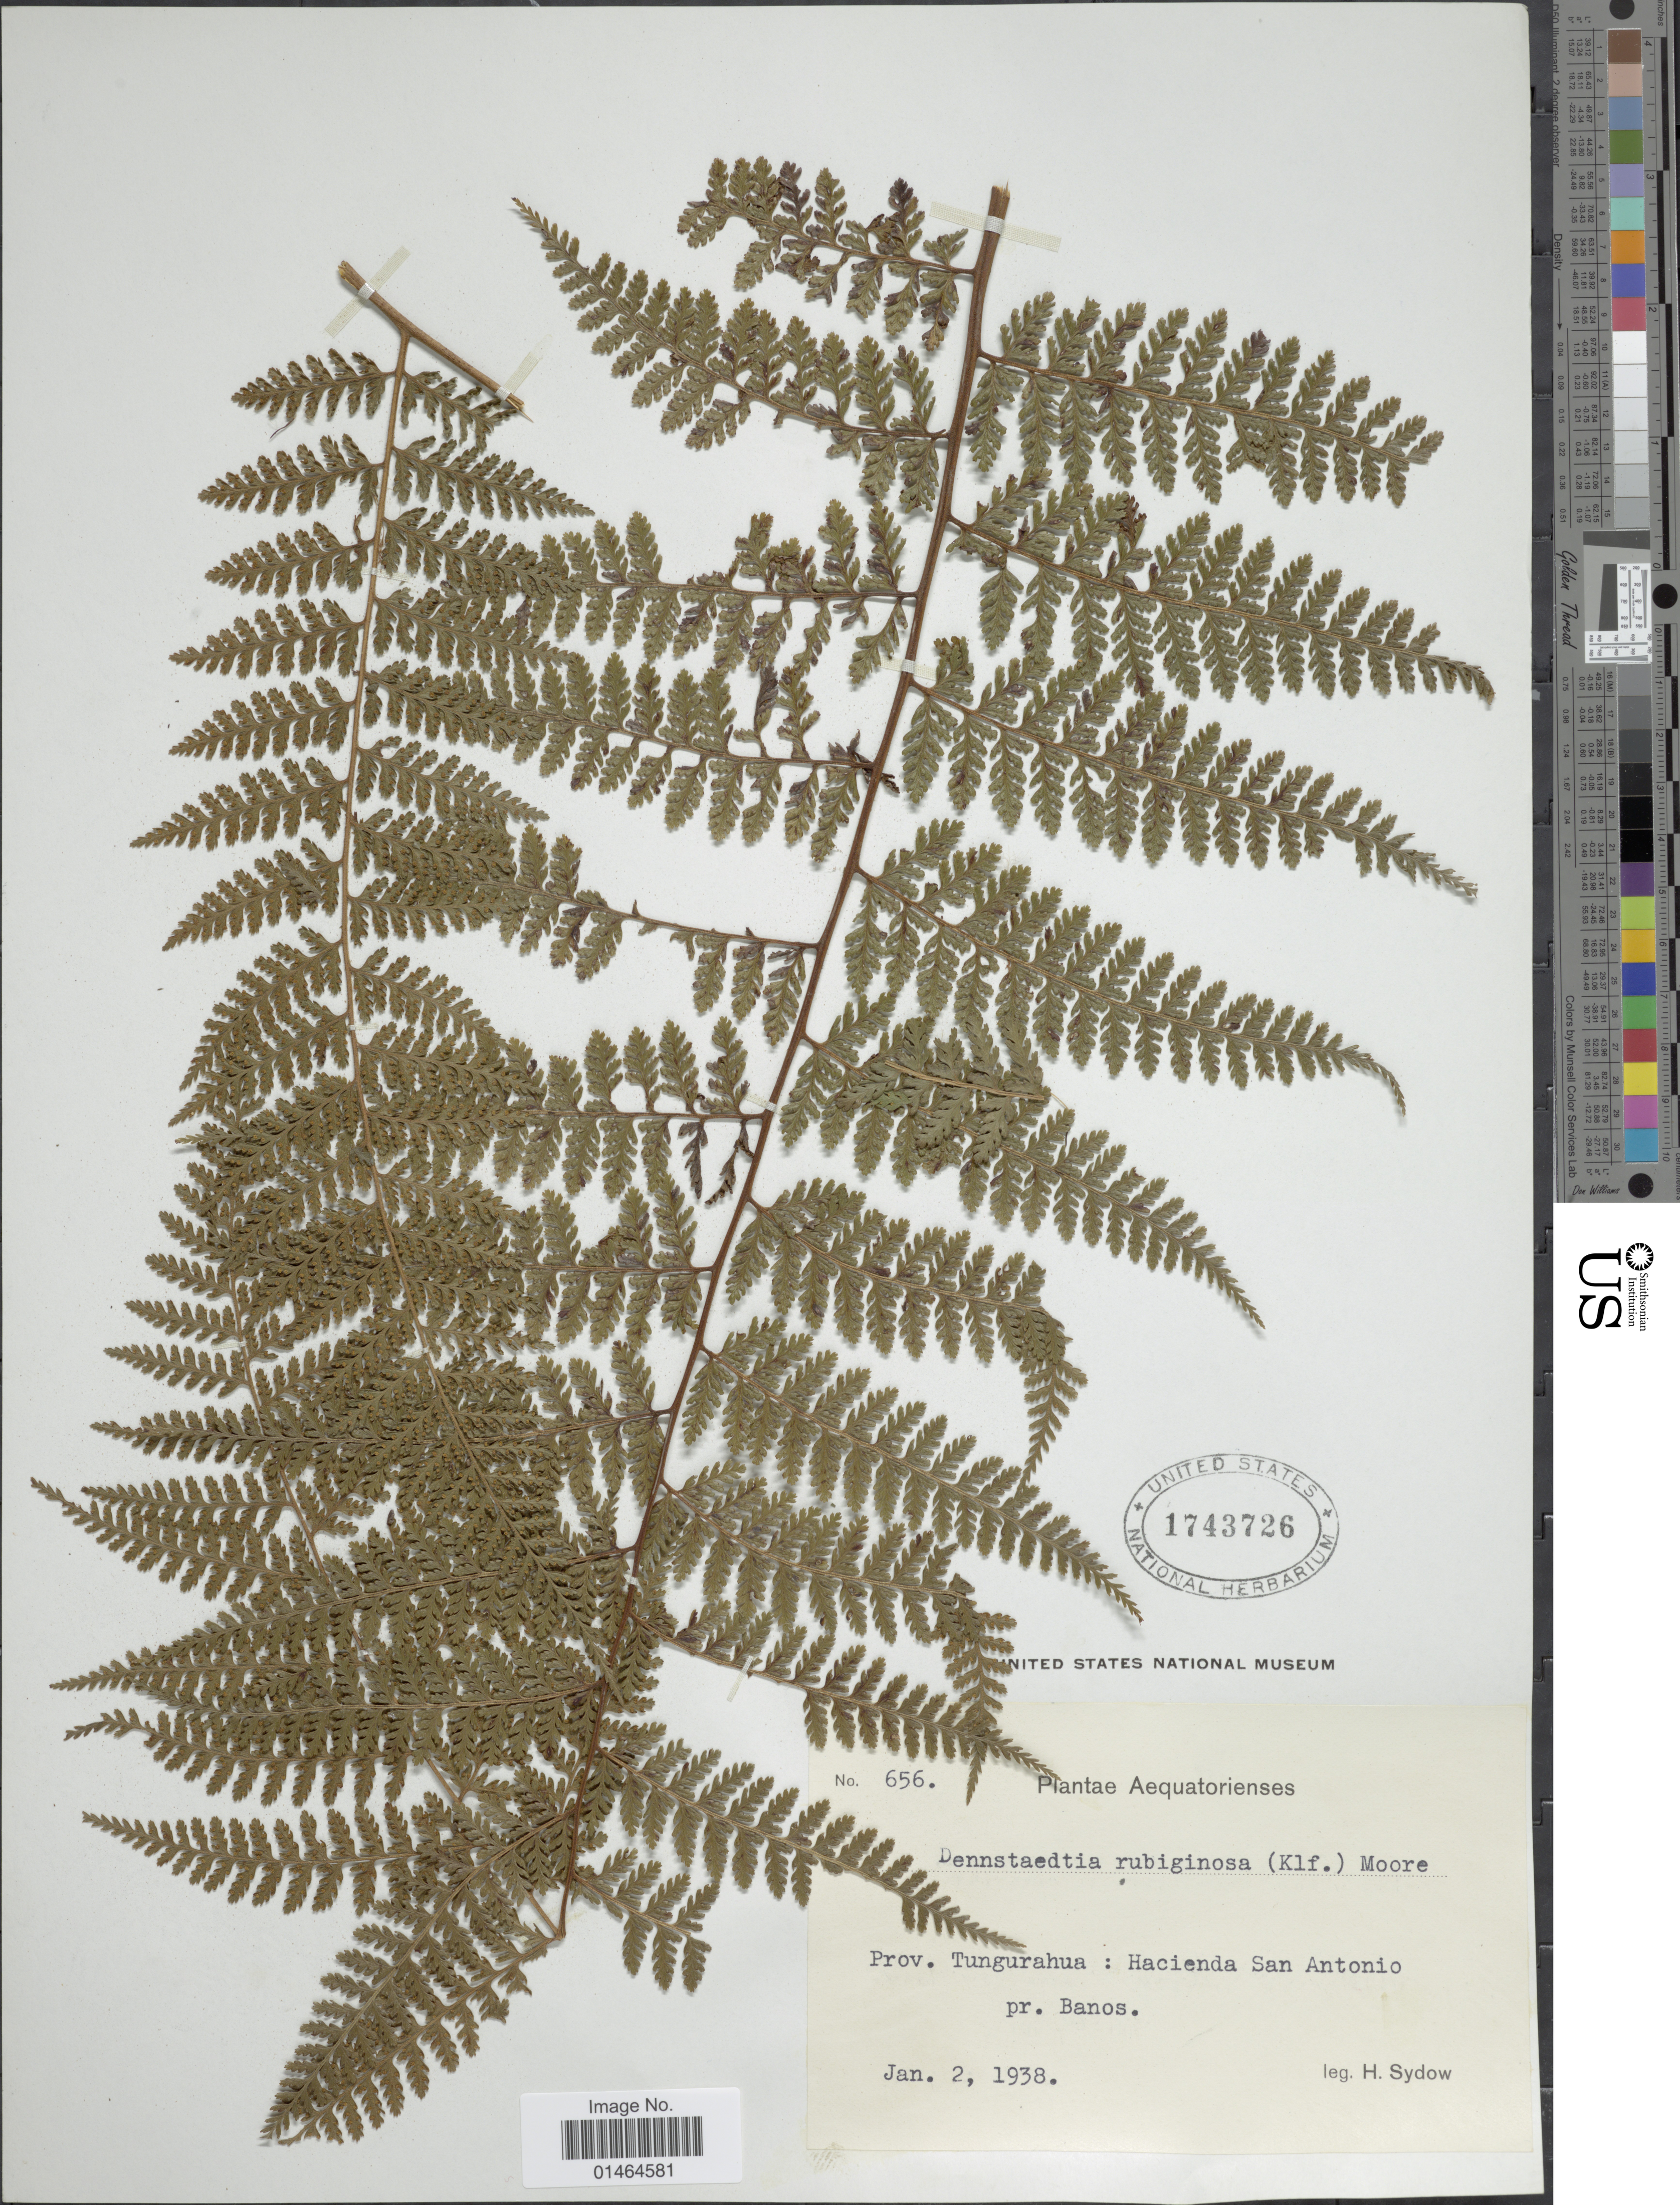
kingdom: Plantae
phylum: Tracheophyta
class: Polypodiopsida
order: Polypodiales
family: Dennstaedtiaceae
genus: Dennstaedtia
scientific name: Dennstaedtia cicutaria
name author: (Sw.) T. Moore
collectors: H. Sydow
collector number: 656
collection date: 1938-01-02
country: Ecuador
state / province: Tungurahua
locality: Hacienda San Antonio pr. Banos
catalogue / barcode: US 1743726